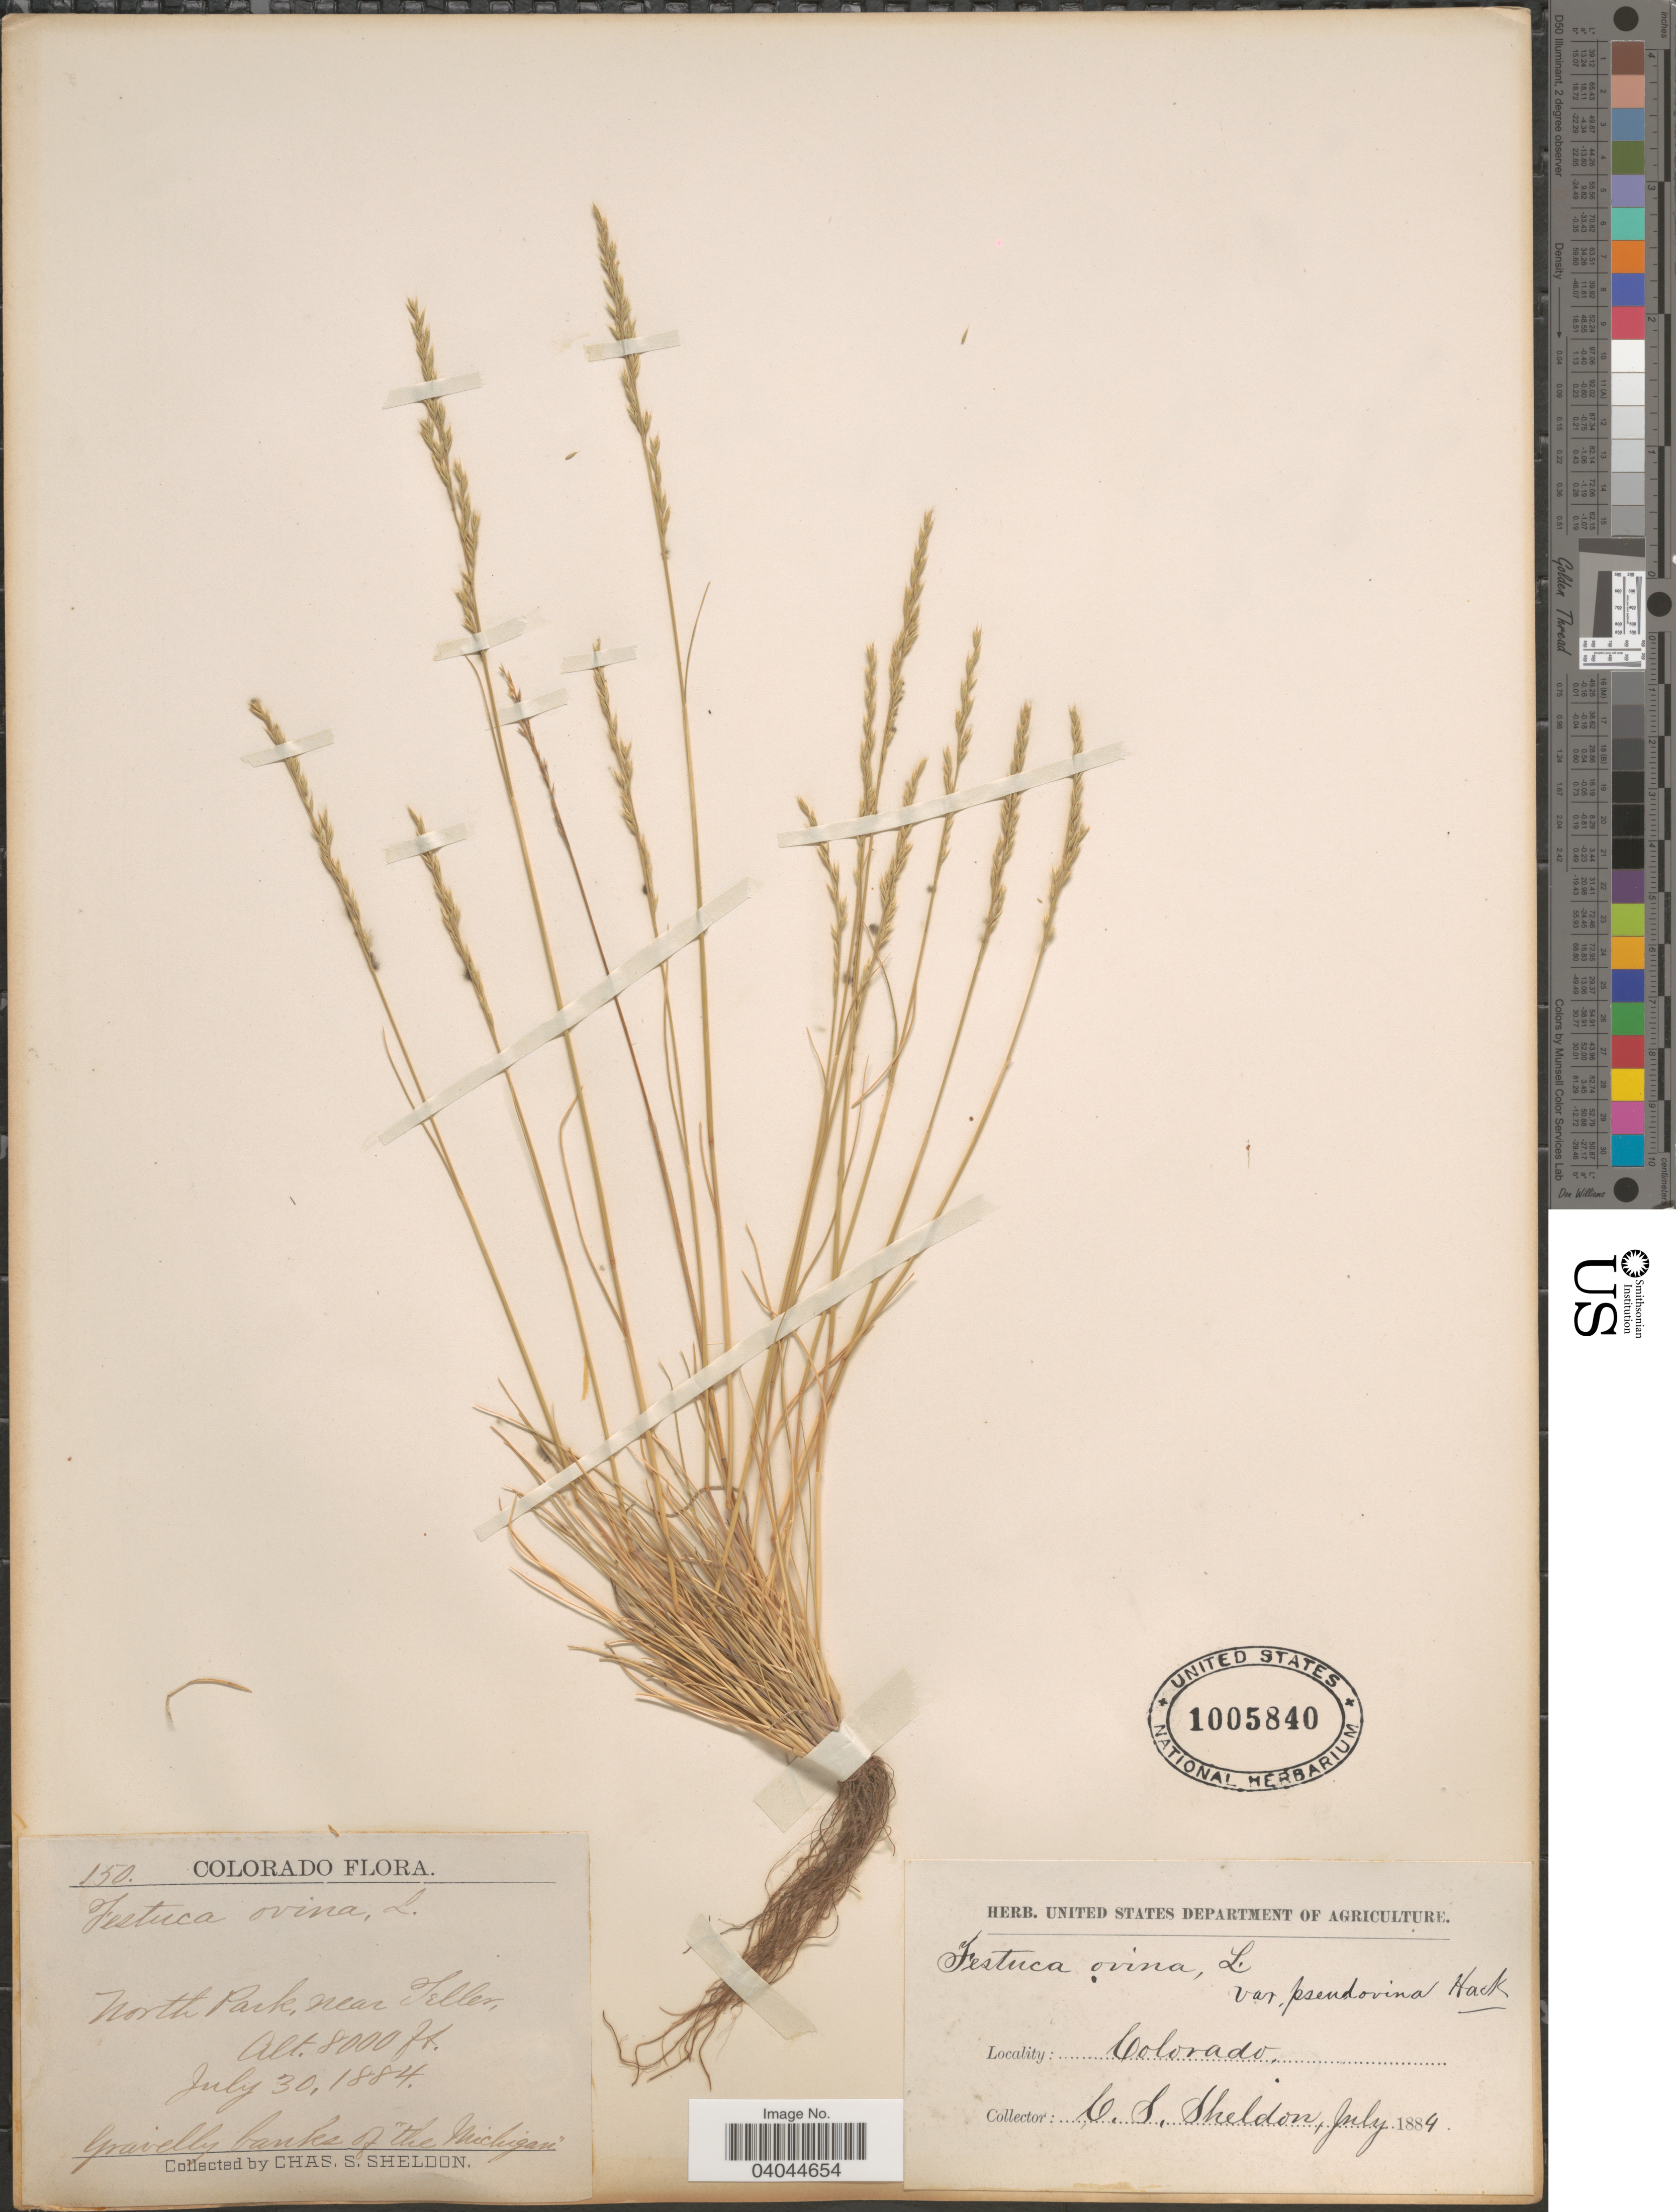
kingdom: Plantae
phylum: Tracheophyta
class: Liliopsida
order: Poales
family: Poaceae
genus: Festuca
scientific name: Festuca ovina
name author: L.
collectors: C. S. Sheldon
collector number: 150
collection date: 1884-07-30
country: United States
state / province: Colorado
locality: North Park, near Teller.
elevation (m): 2438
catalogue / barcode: US 1005840